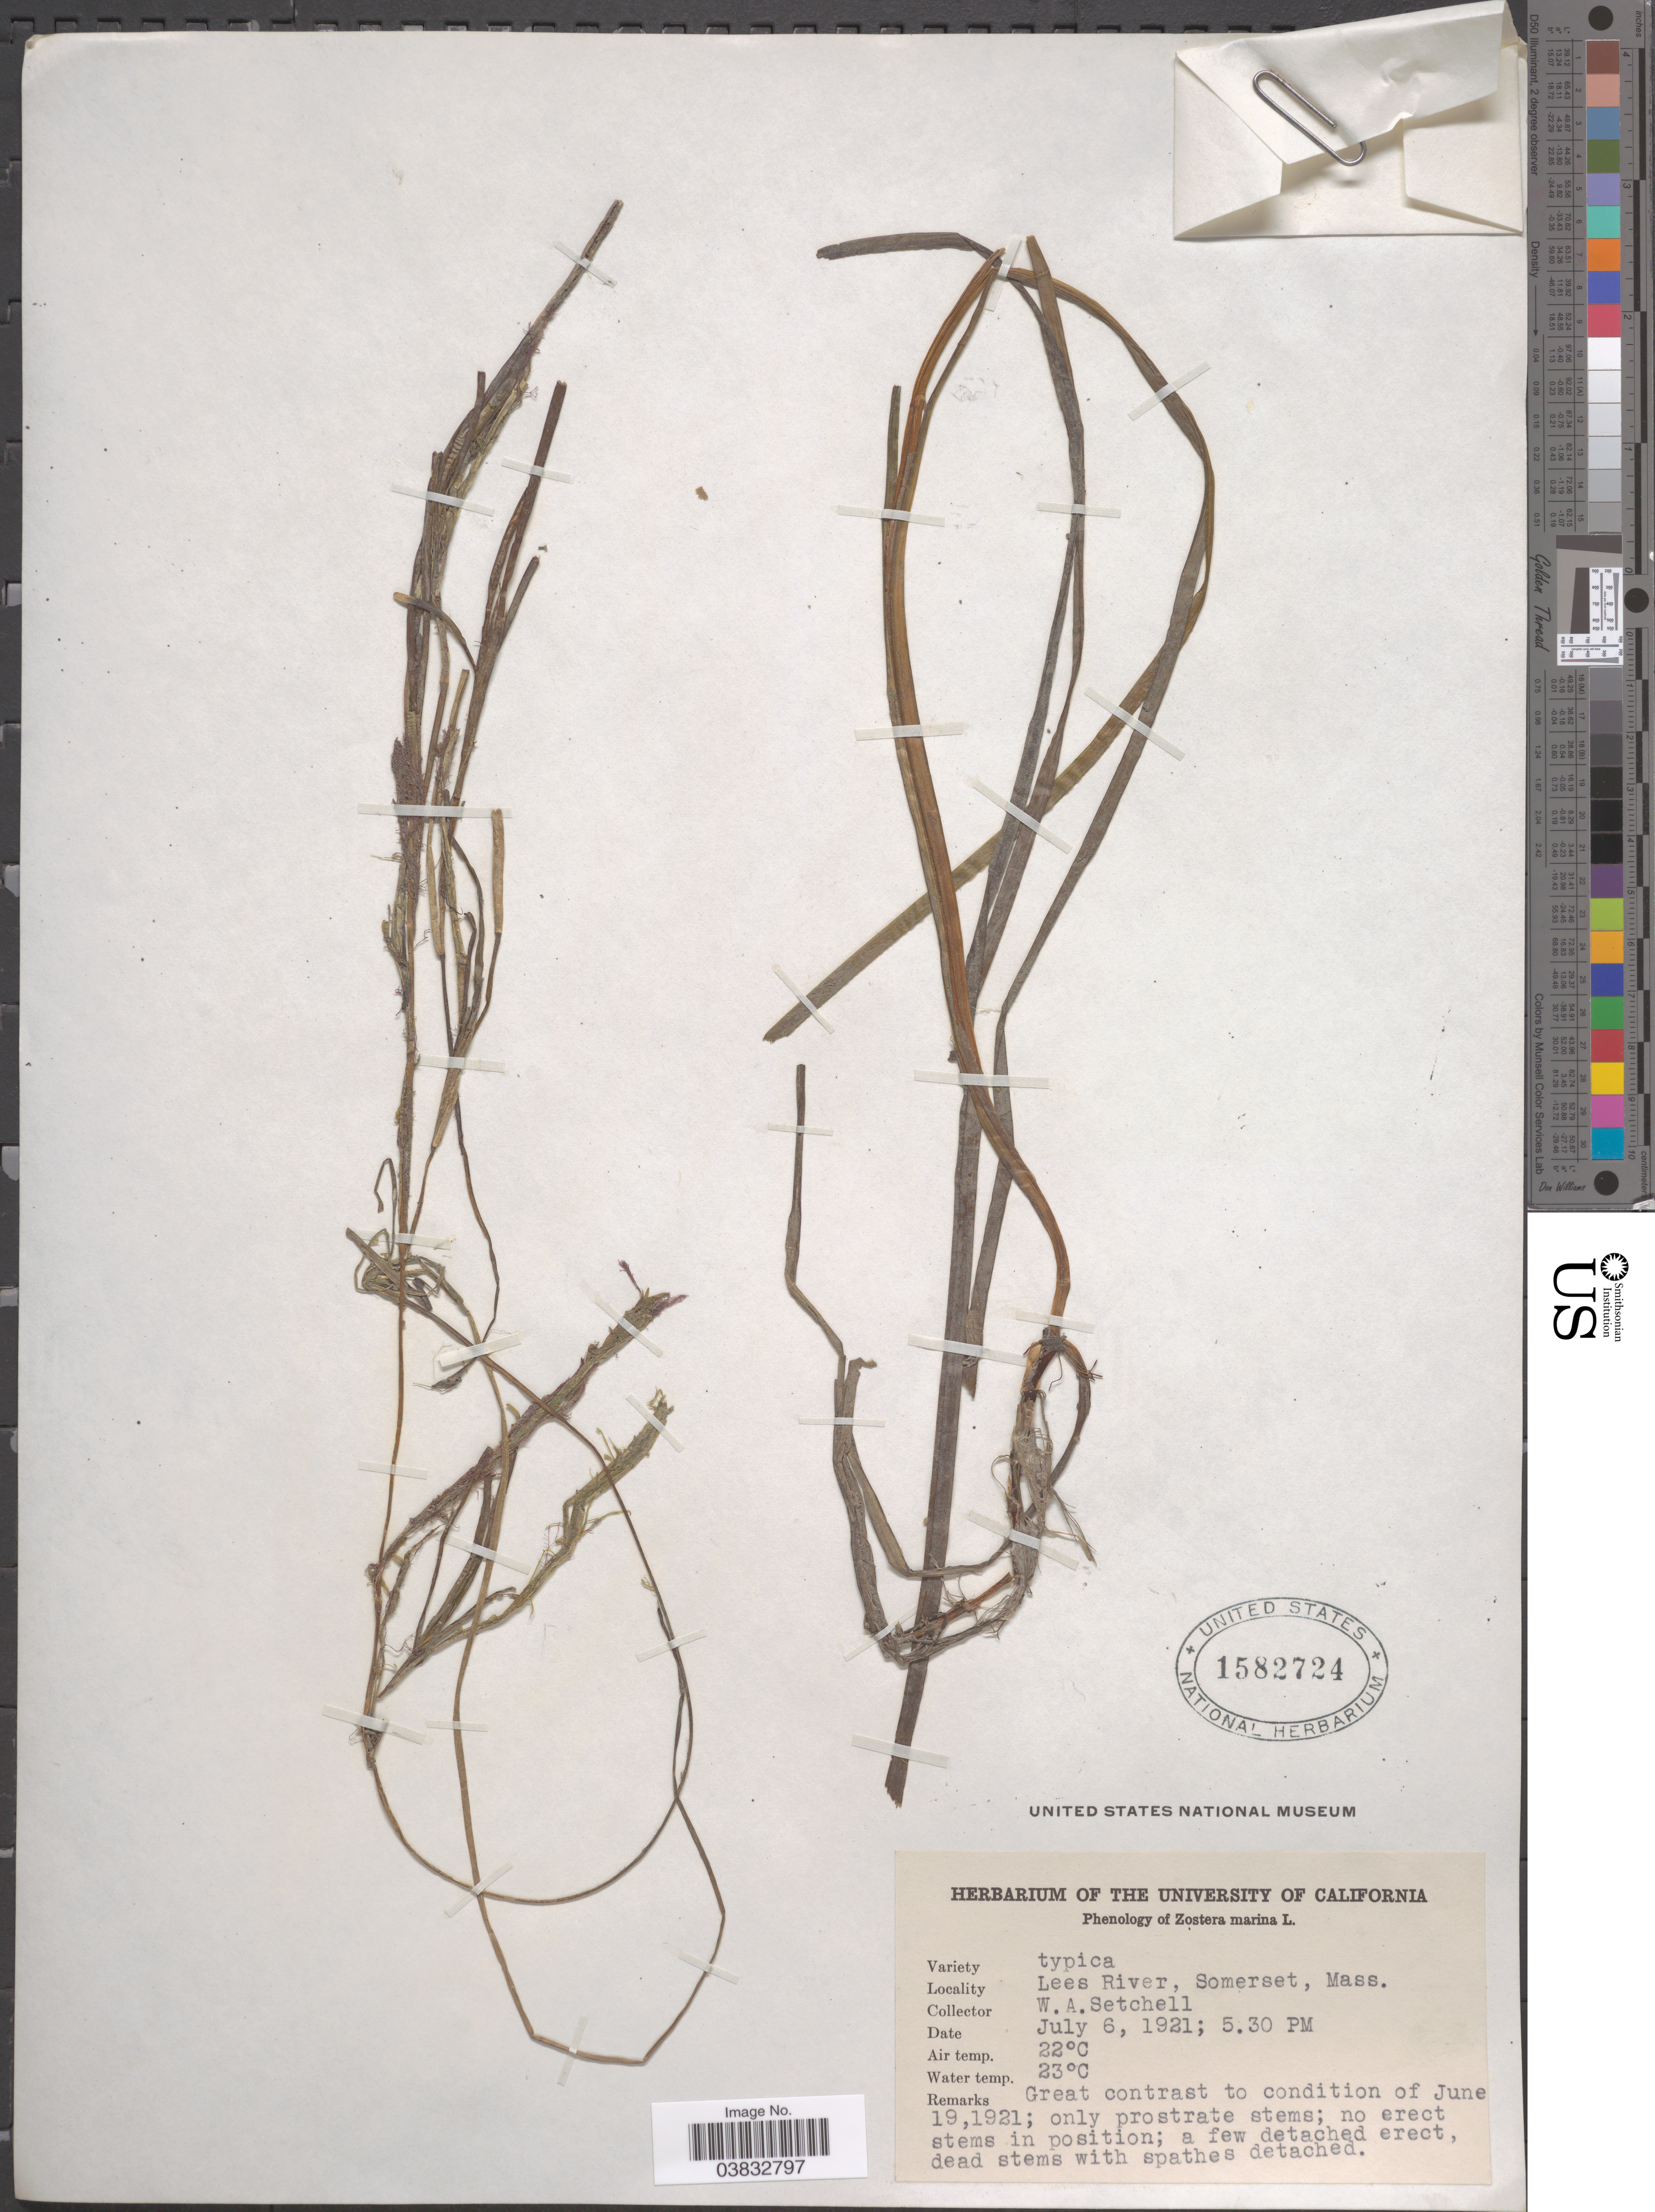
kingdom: Plantae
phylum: Tracheophyta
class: Liliopsida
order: Alismatales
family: Zosteraceae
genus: Zostera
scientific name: Zostera marina var. typica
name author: L.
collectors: W. Setchell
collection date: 1921-07-06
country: United States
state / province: Massachusetts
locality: Lees River, Somerset.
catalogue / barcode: US 1582724